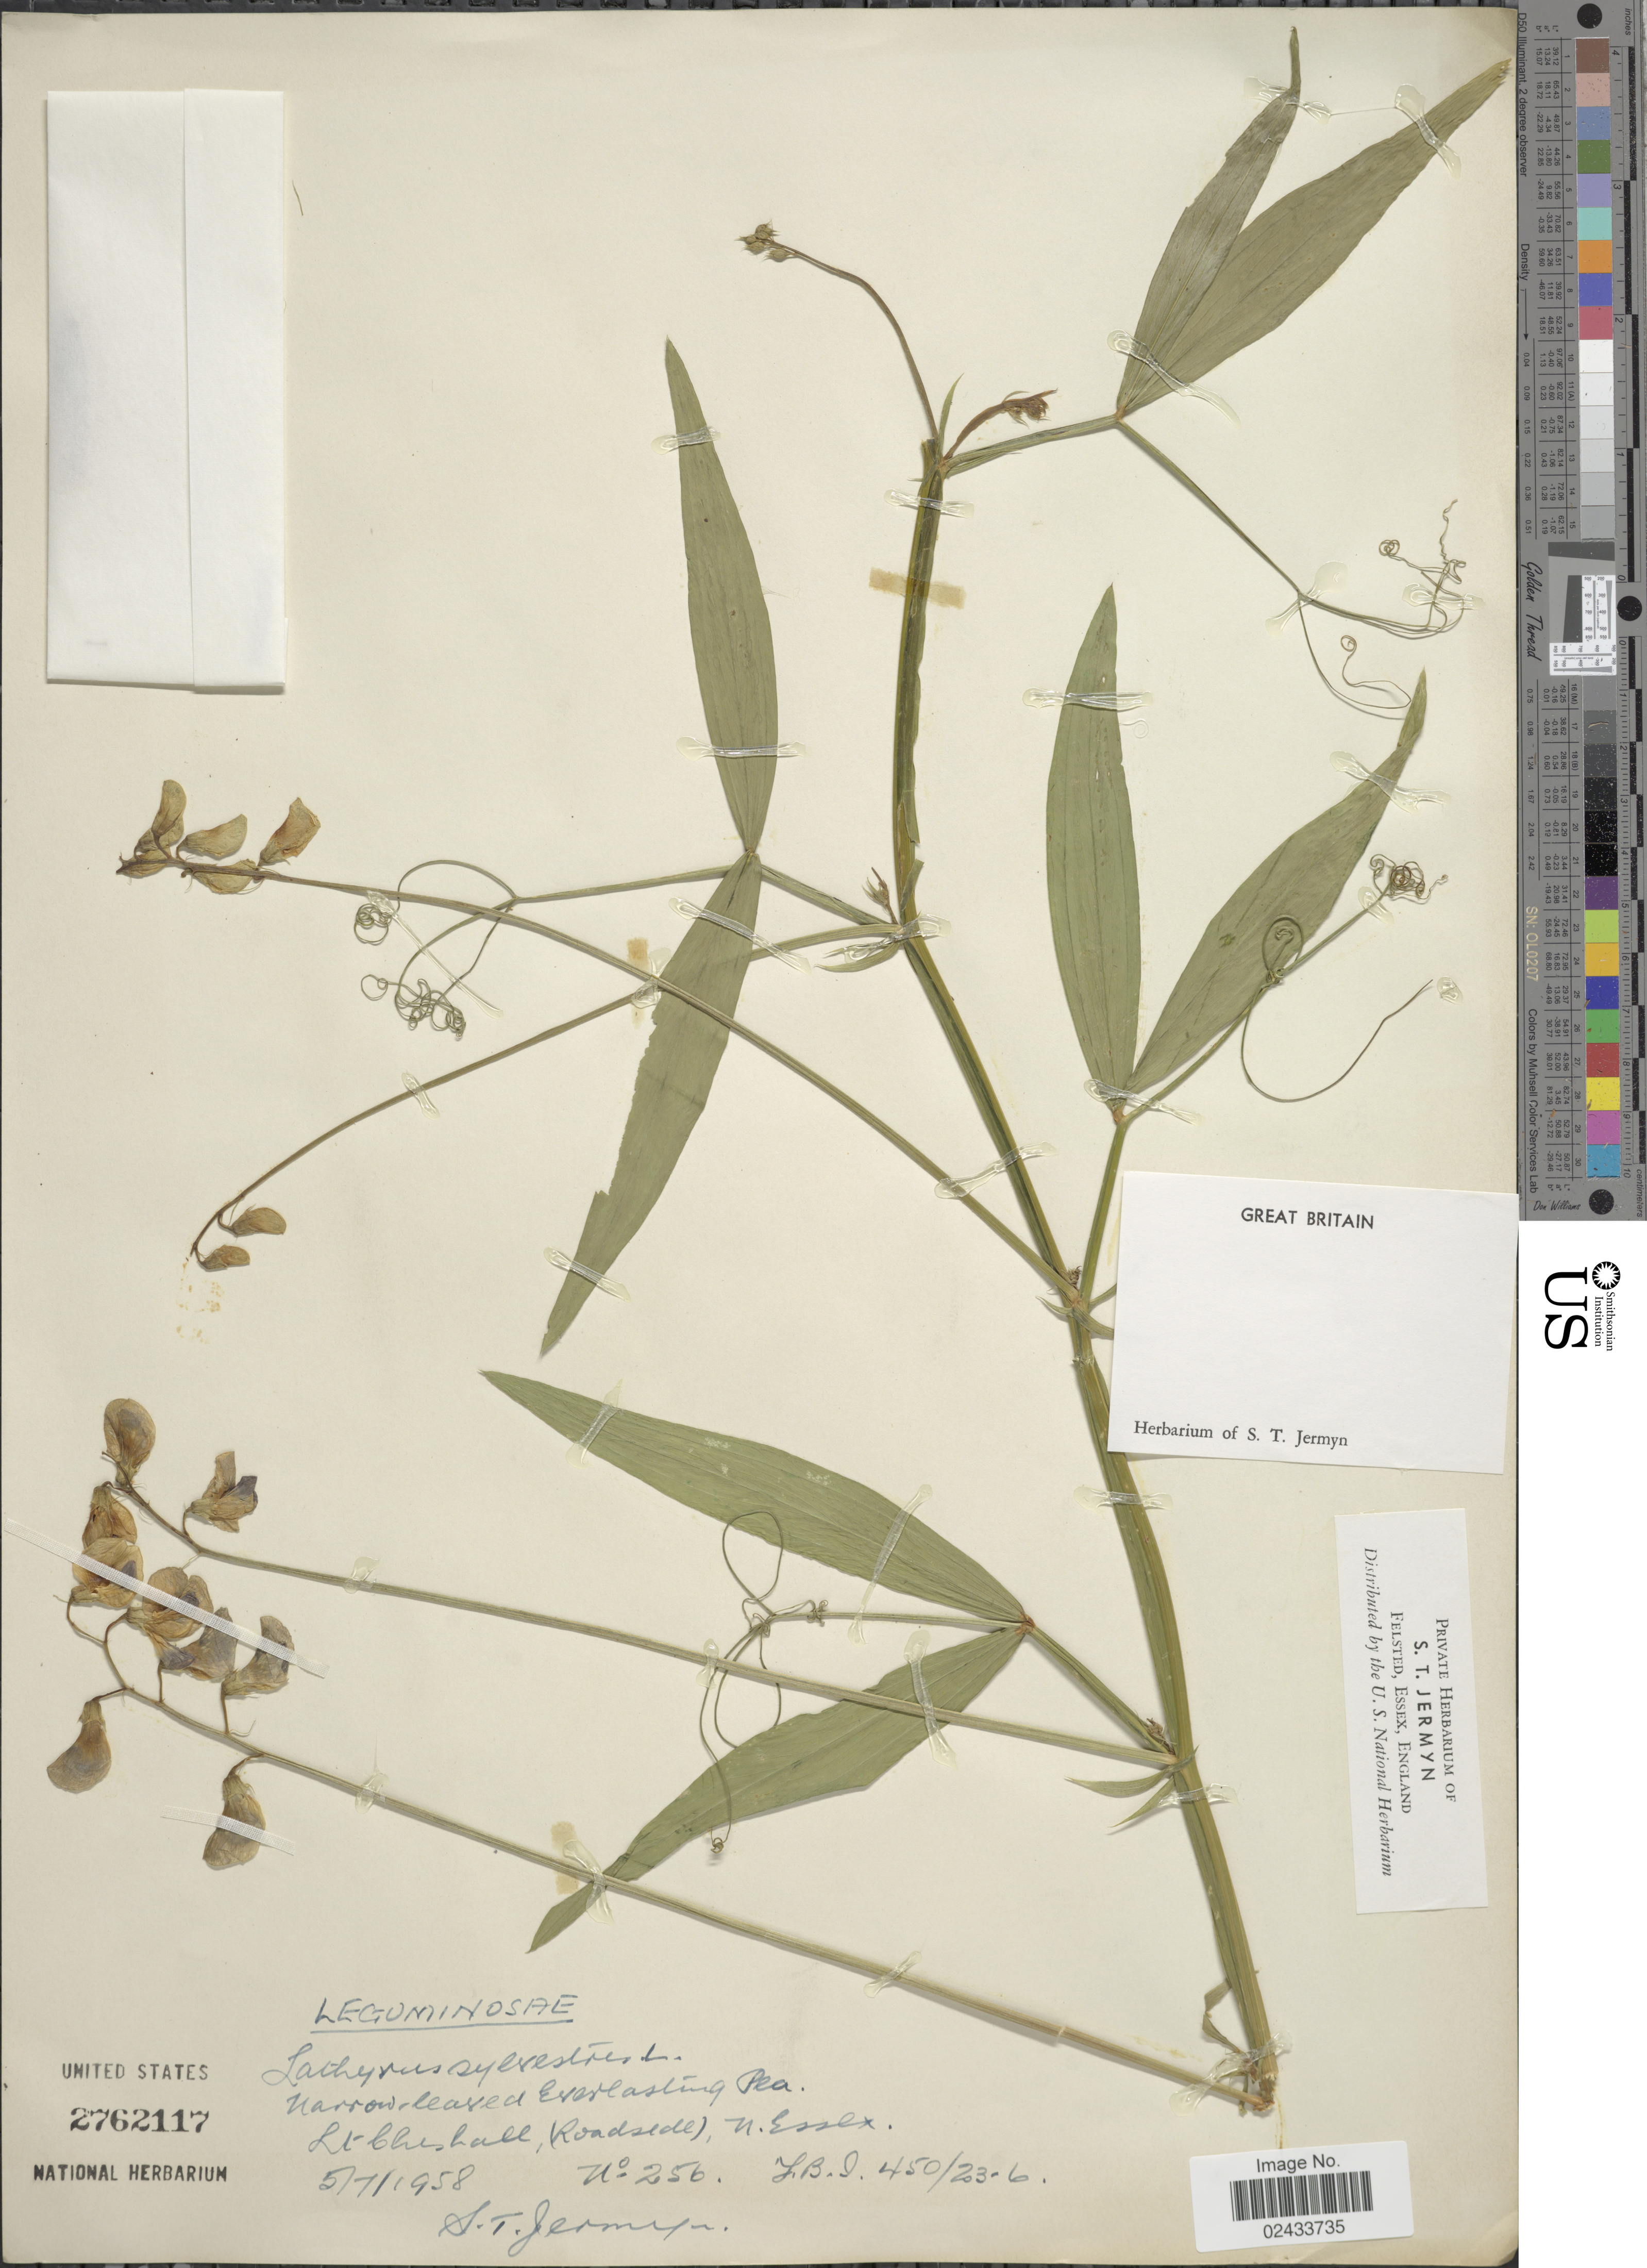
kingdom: Plantae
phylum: Tracheophyta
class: Magnoliopsida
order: Fabales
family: Fabaceae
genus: Lathyrus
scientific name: Lathyrus sylvestris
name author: L.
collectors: S. Jermyn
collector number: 256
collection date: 1958-07-05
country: United Kingdom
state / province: England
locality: Lt. Chrishall (Roadside) N. Essex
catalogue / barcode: US 2762117